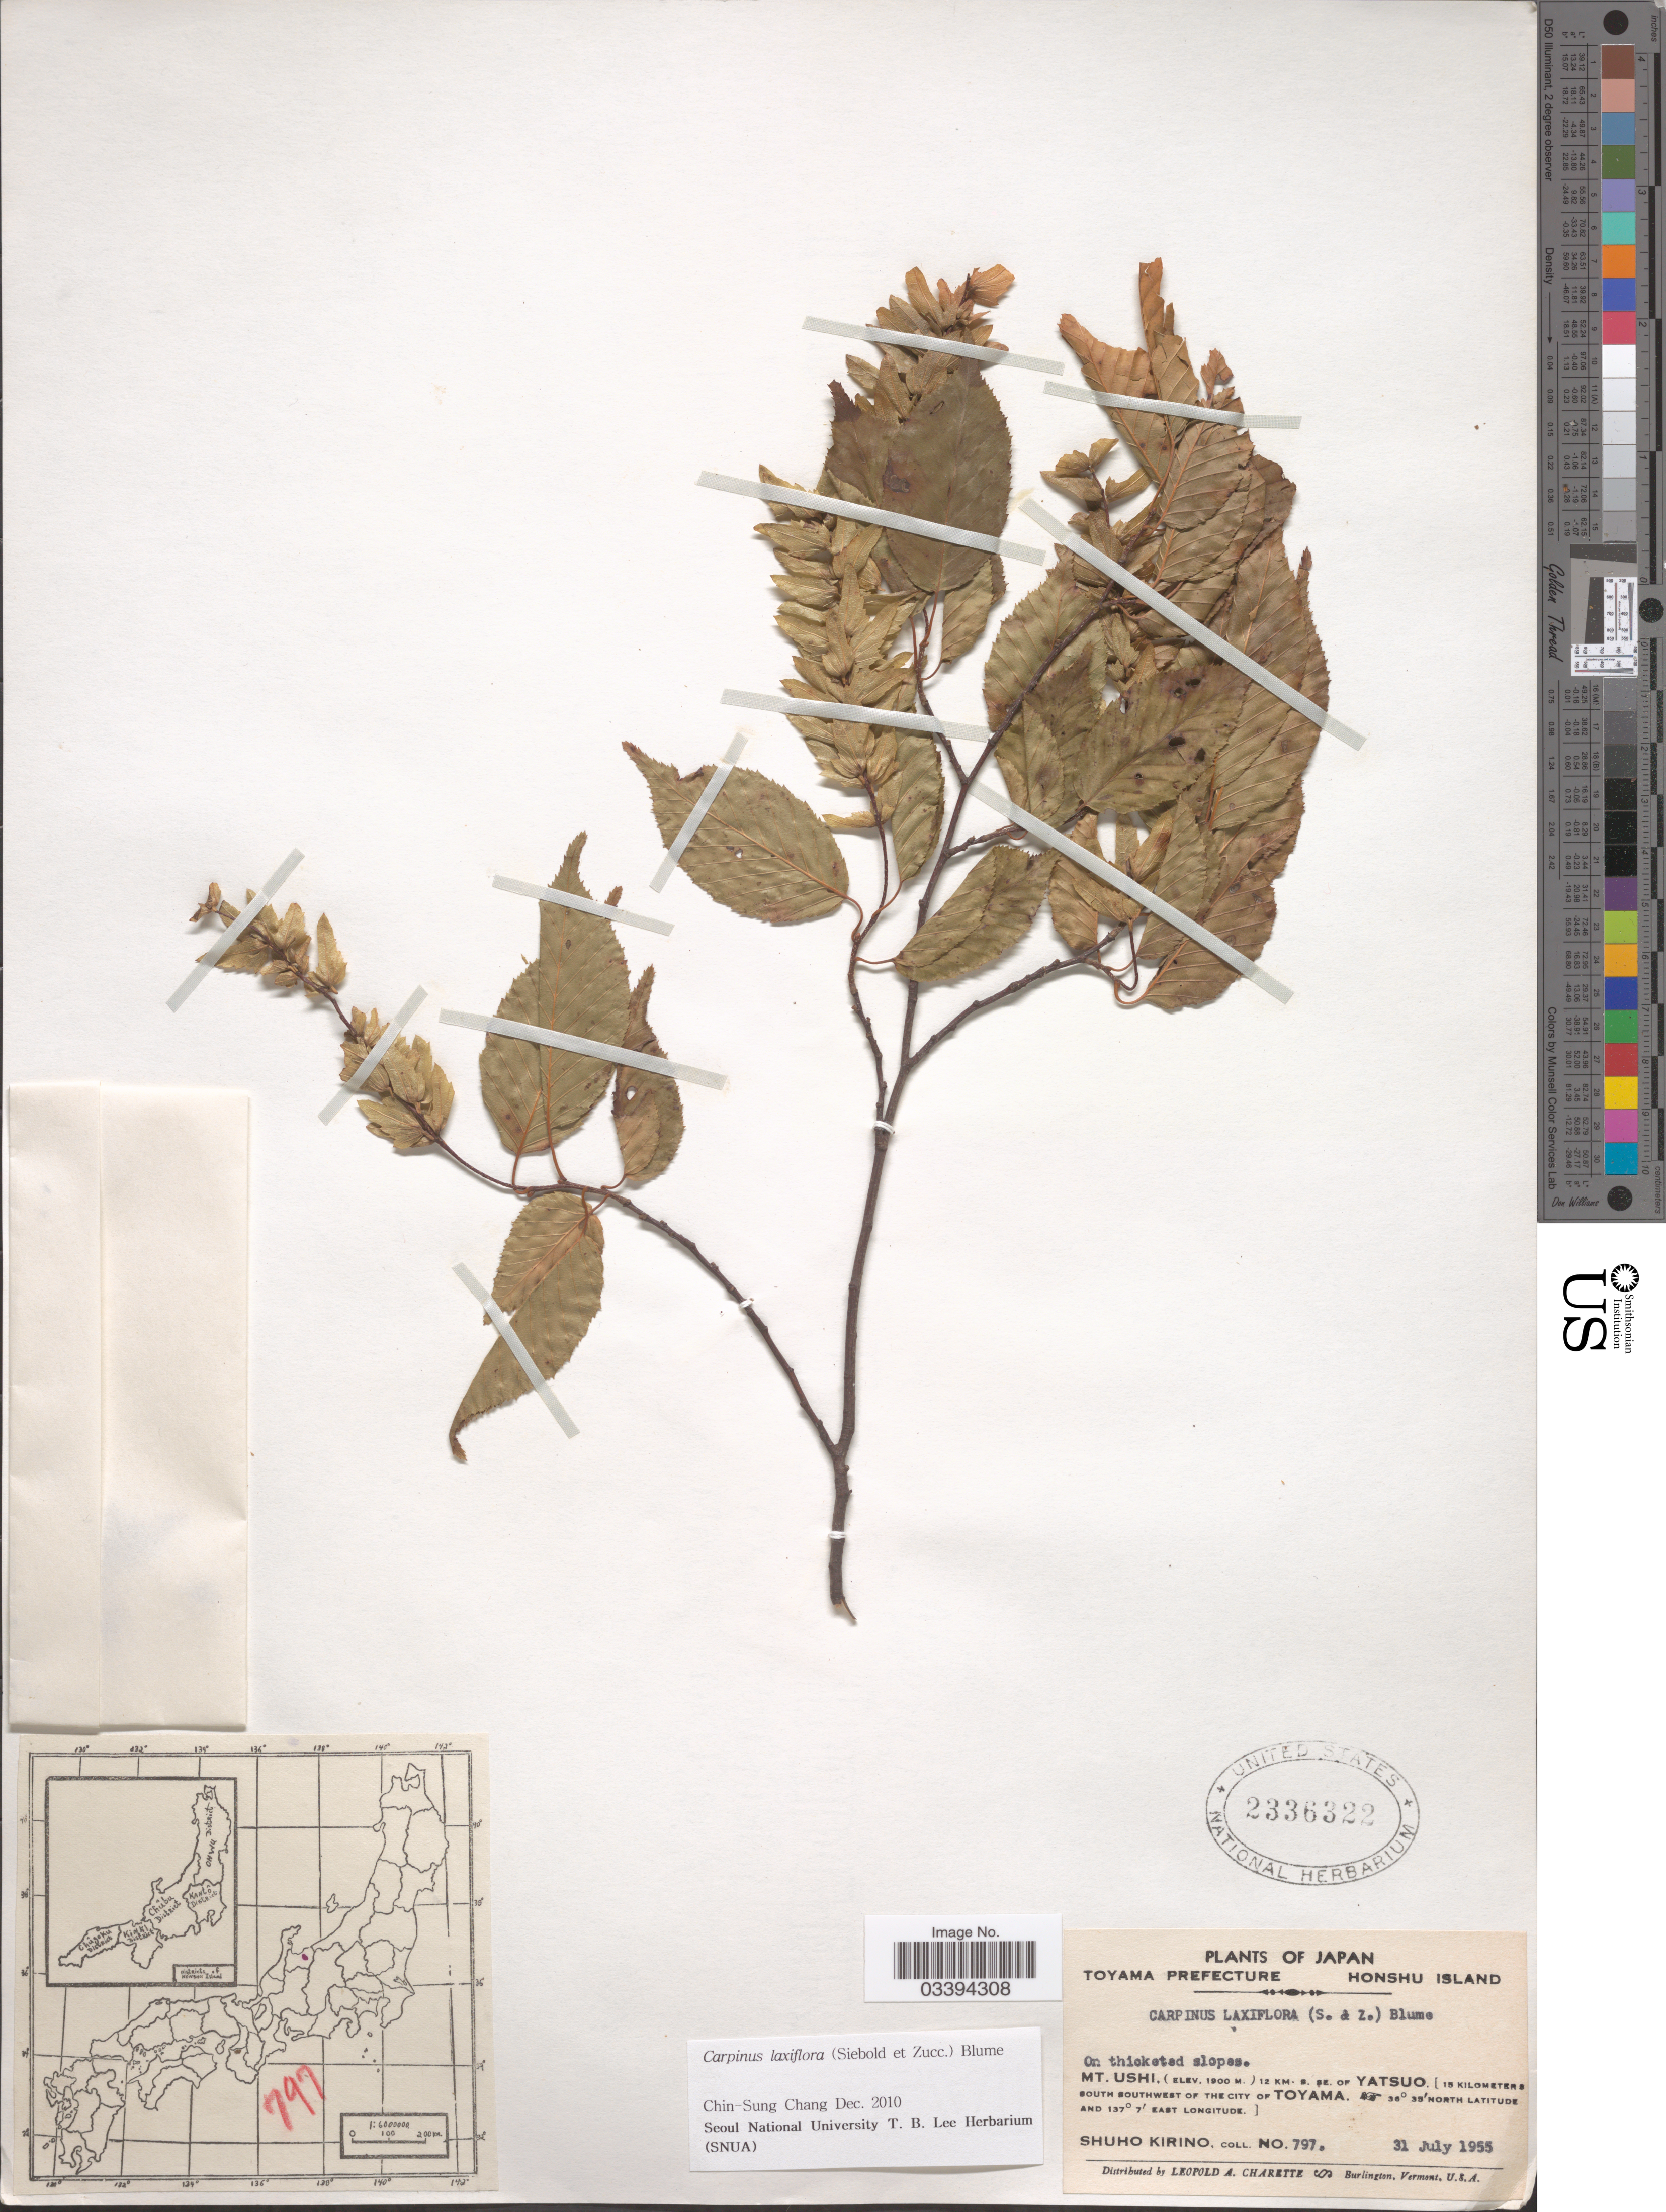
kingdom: Plantae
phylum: Tracheophyta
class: Magnoliopsida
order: Fagales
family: Betulaceae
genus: Carpinus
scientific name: Carpinus laxiflora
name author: (Siebold & Zucc.) Blume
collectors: S. Kirino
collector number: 797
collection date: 1955-07-31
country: Japan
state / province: Toyama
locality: Toyama Prefecture Honshu Island. Mt. Ushi. 12 km S. S.E. of Yatsuo (15 kilomters south southwest of the city of Toyama.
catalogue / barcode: US 2336322